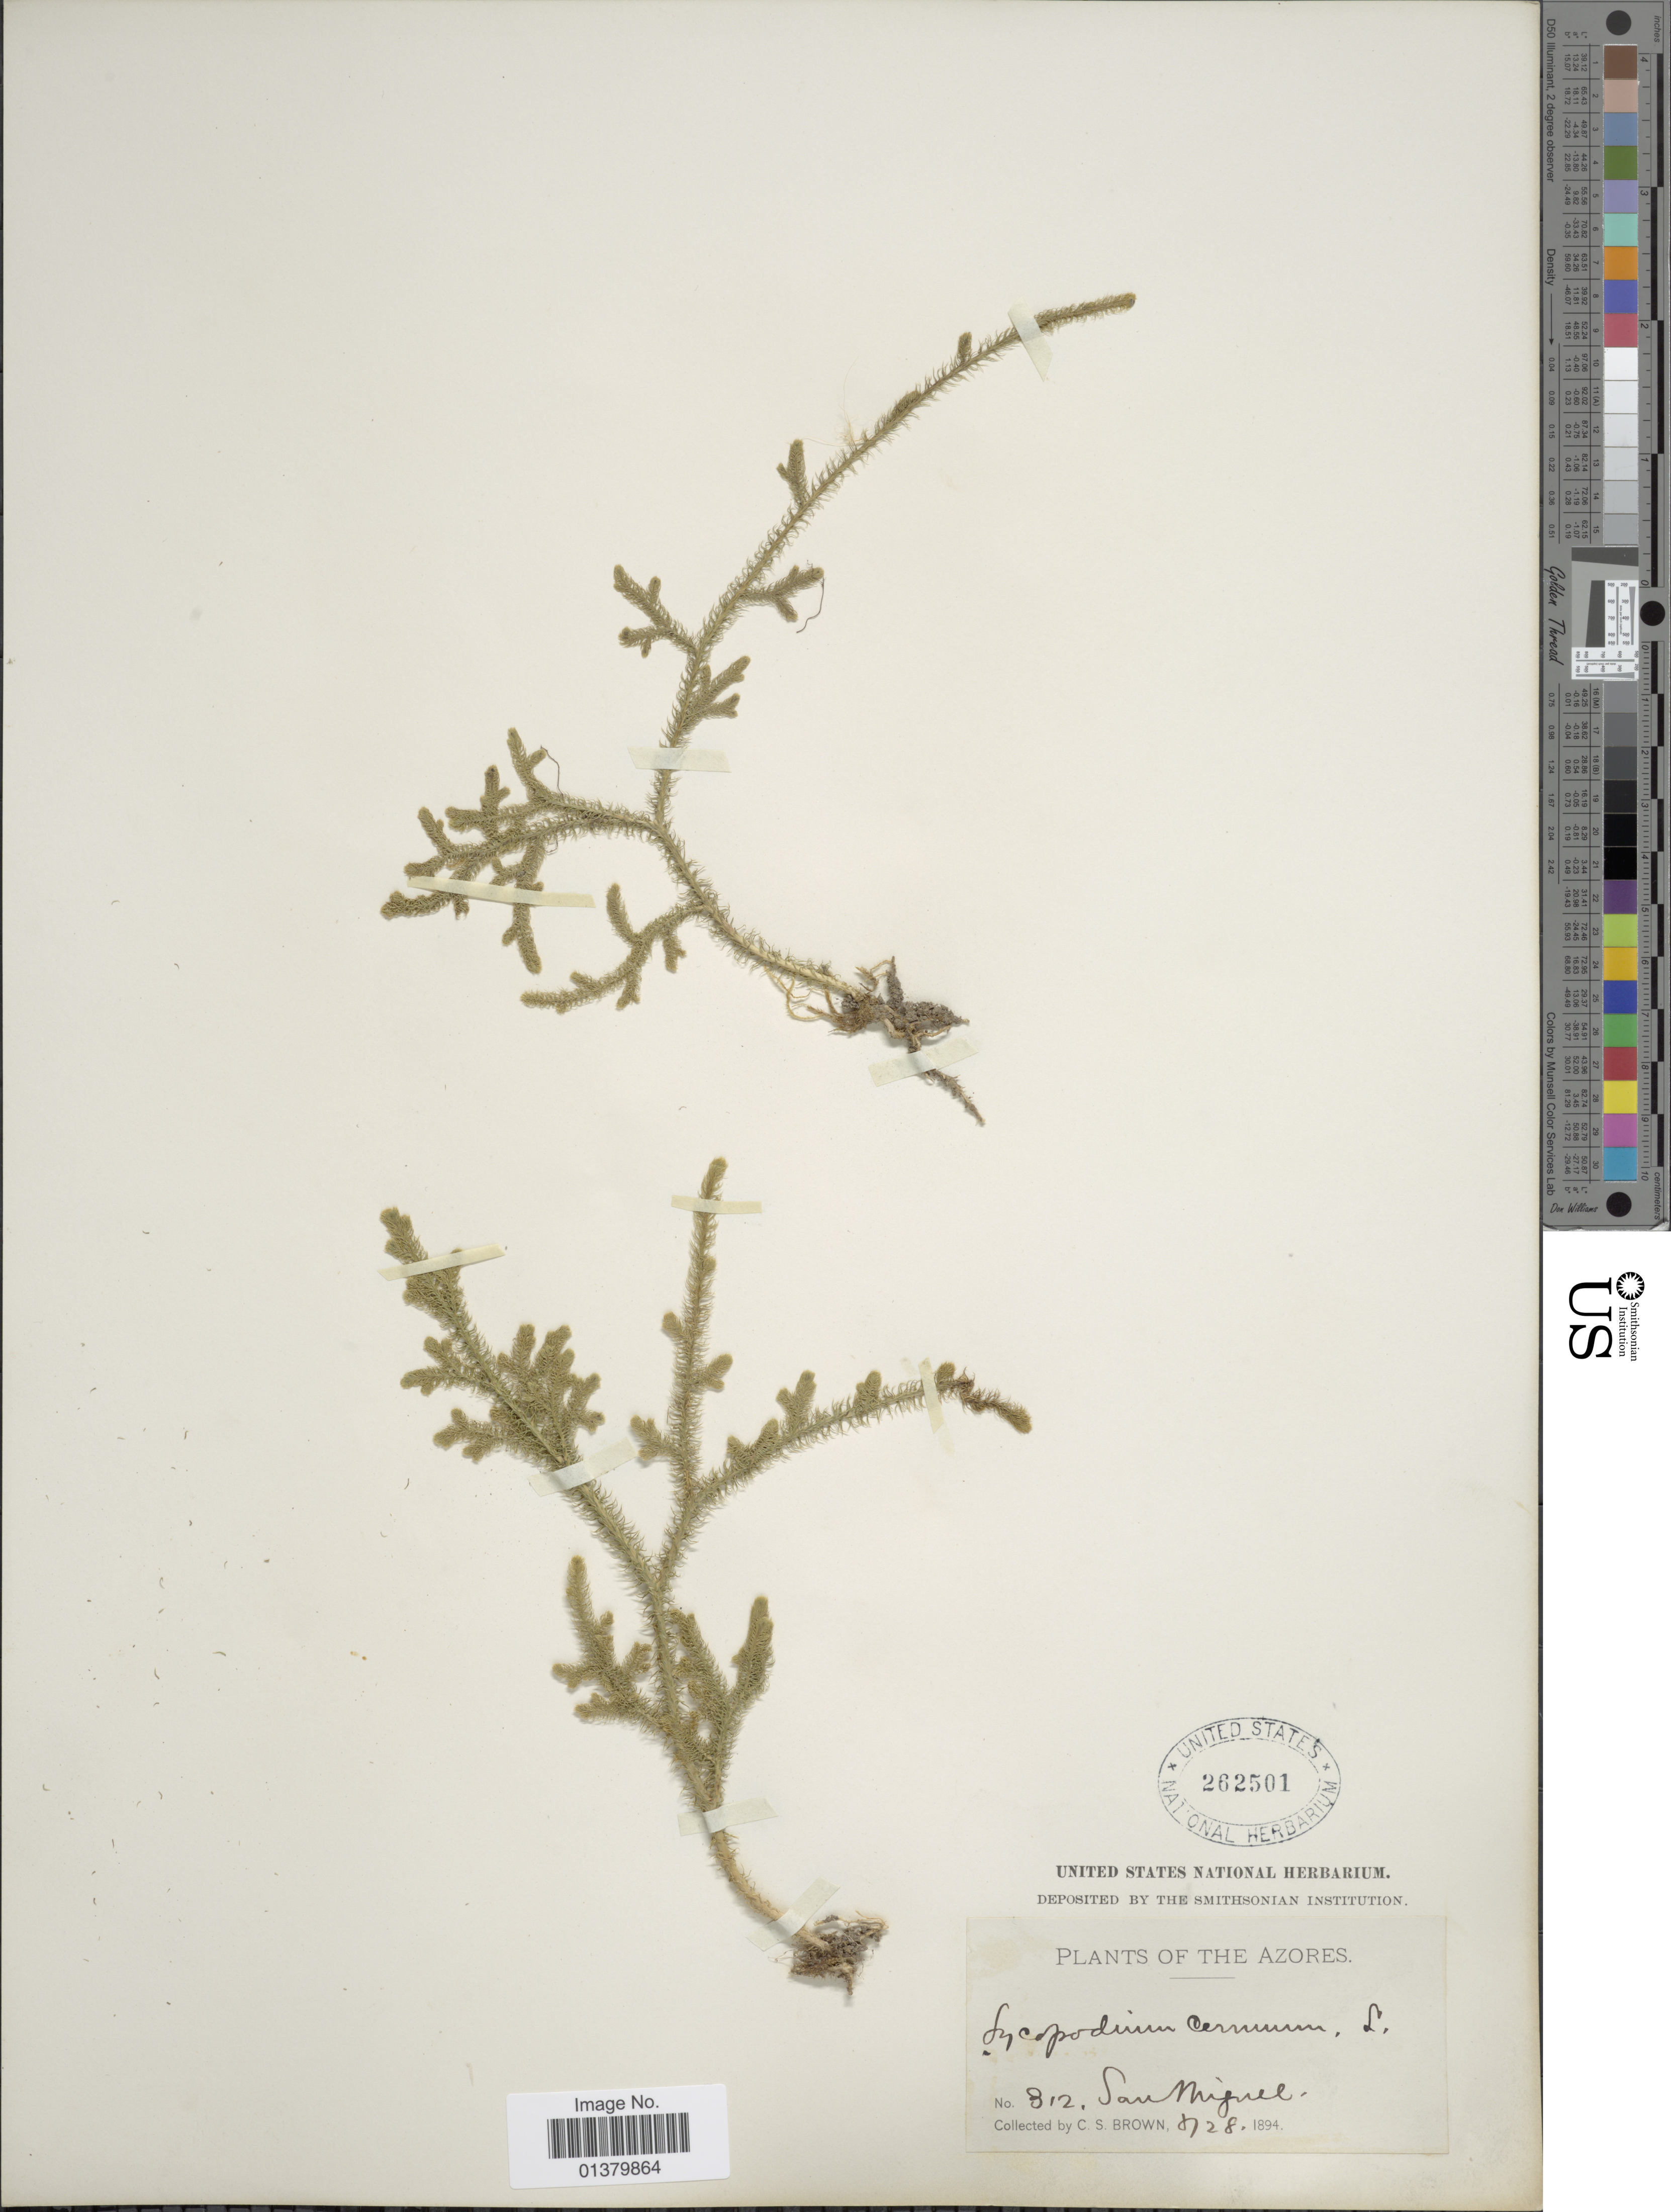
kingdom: Plantae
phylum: Tracheophyta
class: Lycopodiopsida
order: Lycopodiales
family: Lycopodiaceae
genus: Palhinhaea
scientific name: Palhinhaea cernua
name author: (L.) Vasc. & Franco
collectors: C. S. Brown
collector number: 312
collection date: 1894-08-28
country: Portugal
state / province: Azores (Aut. Reg.)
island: São Miguel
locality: San Miguel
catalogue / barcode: US 262501